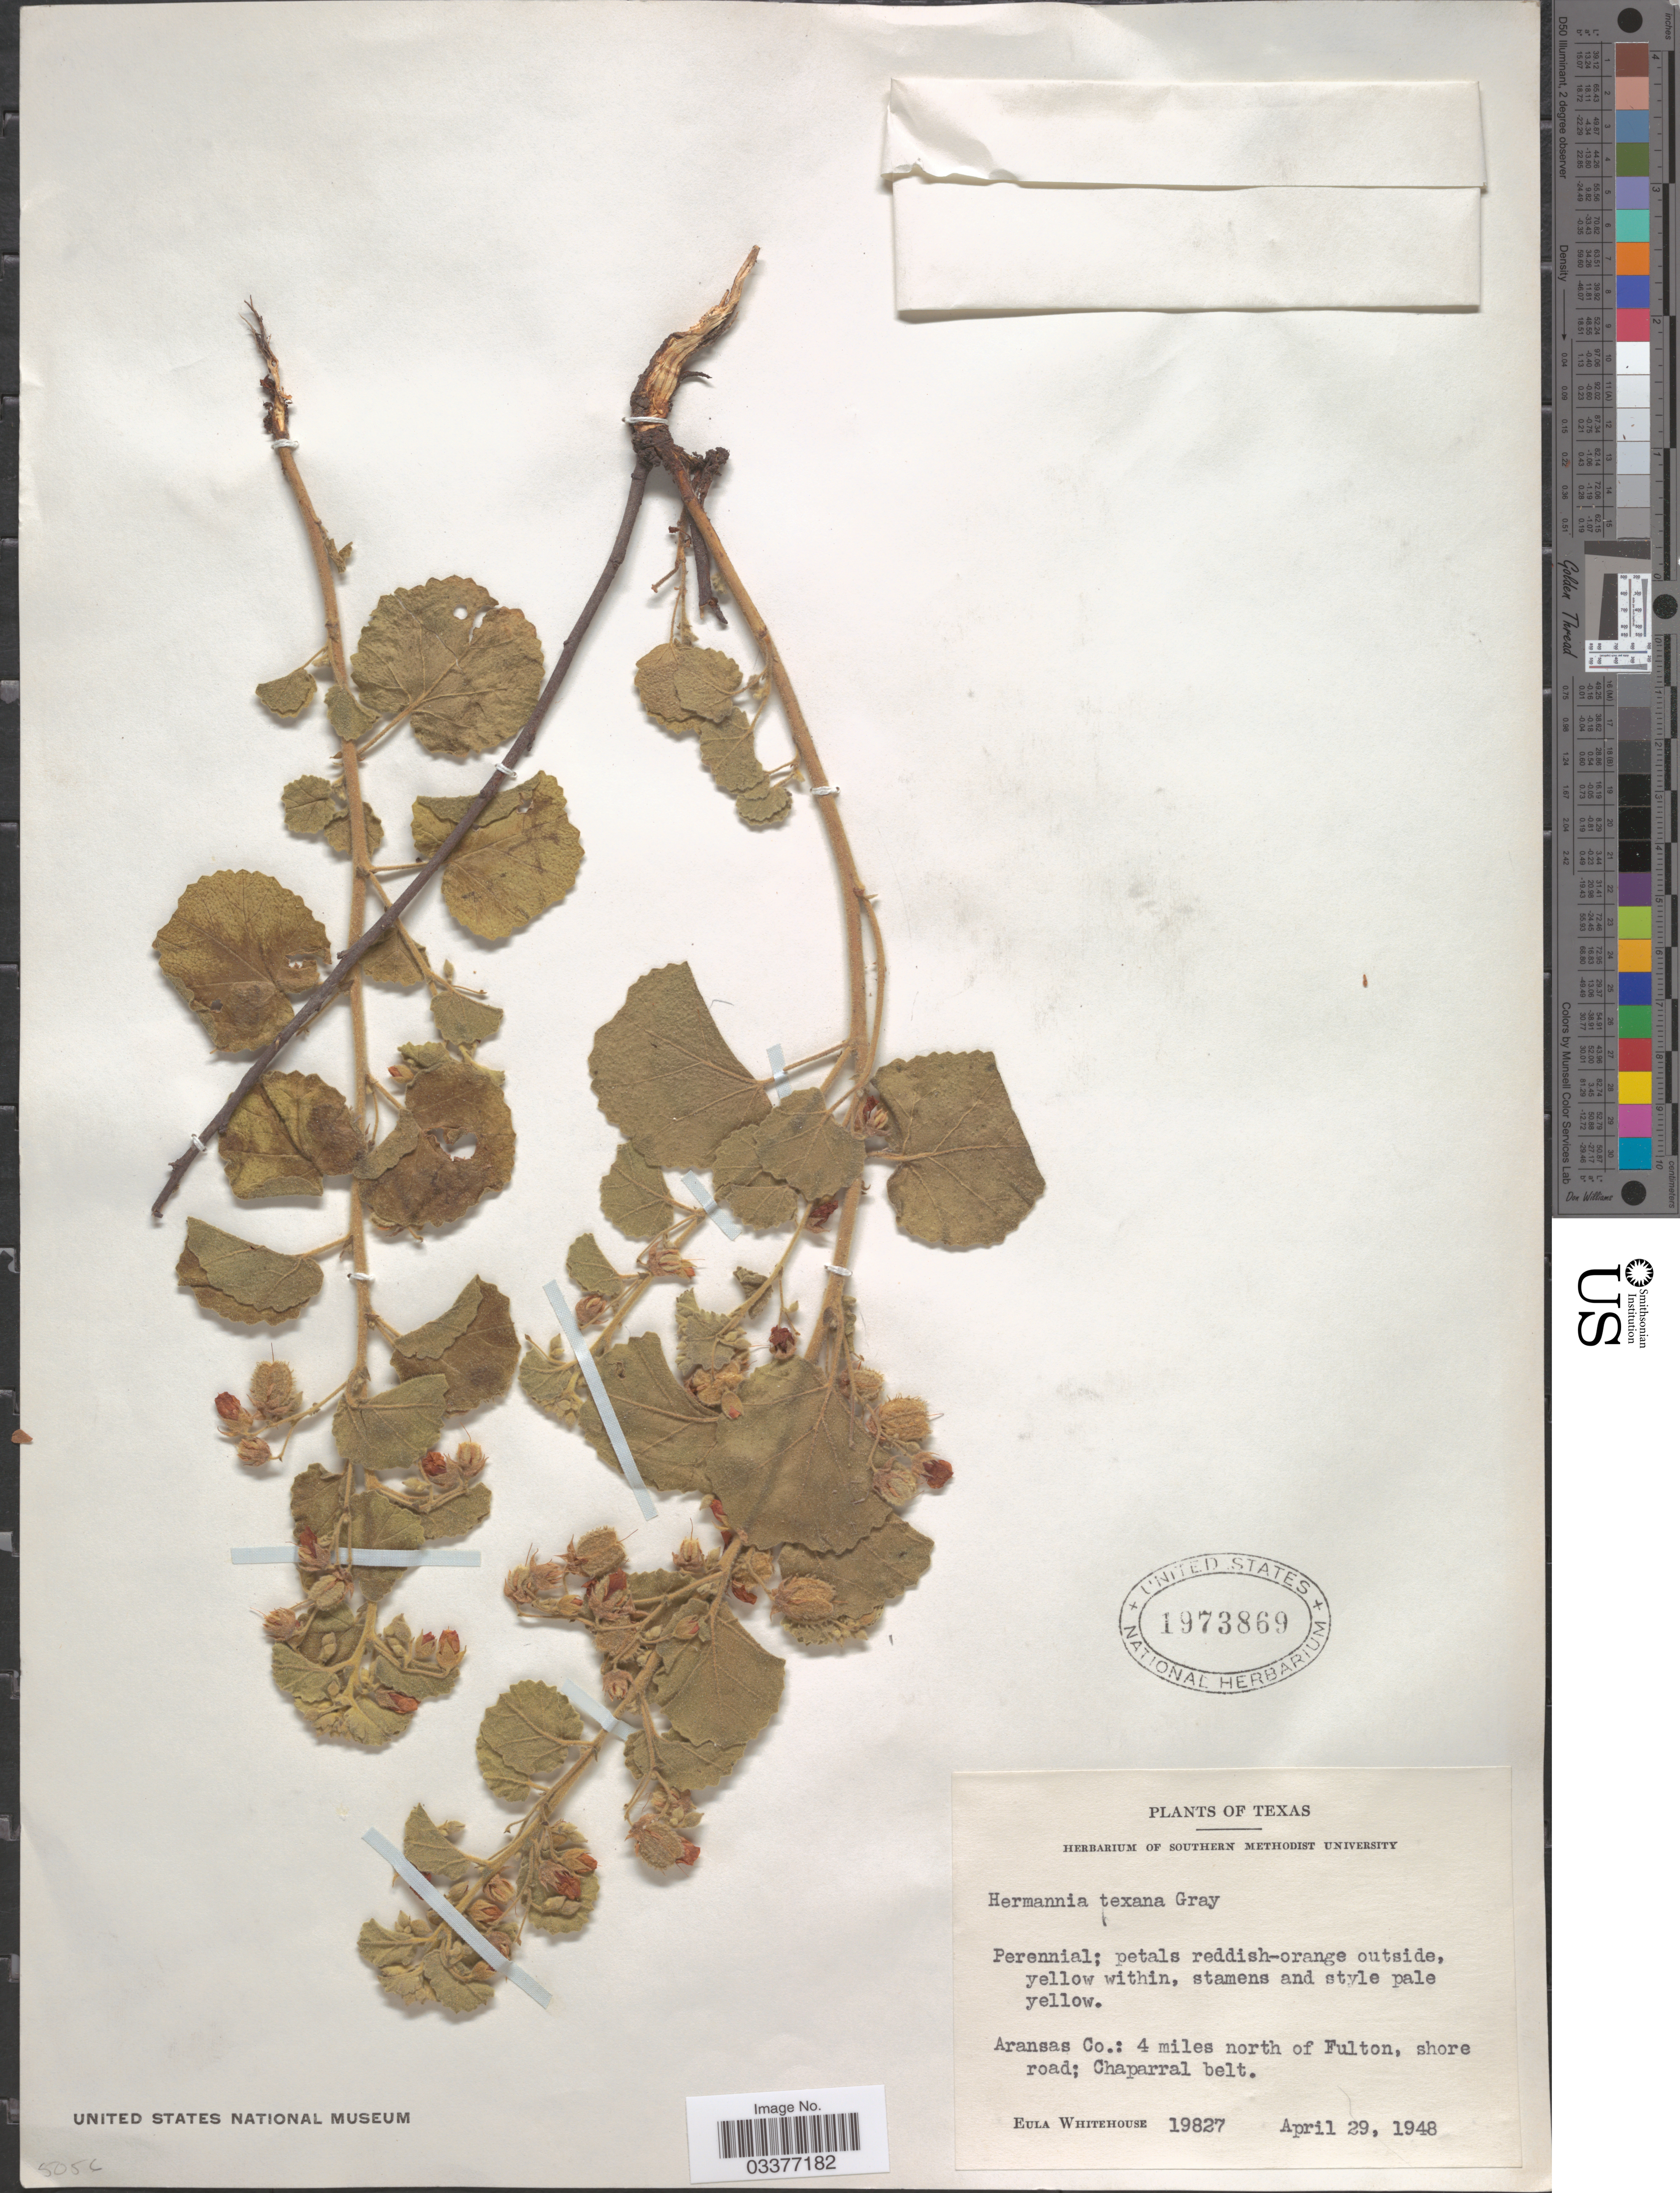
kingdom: Plantae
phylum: Tracheophyta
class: Magnoliopsida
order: Malvales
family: Malvaceae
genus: Hermannia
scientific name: Hermannia texana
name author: A. Gray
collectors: E. Whitehouse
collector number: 19827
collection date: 1948-04-29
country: United States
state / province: Texas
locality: Aransas Co.: 4 miles north of Fulton, shore road.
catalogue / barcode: US 1973869